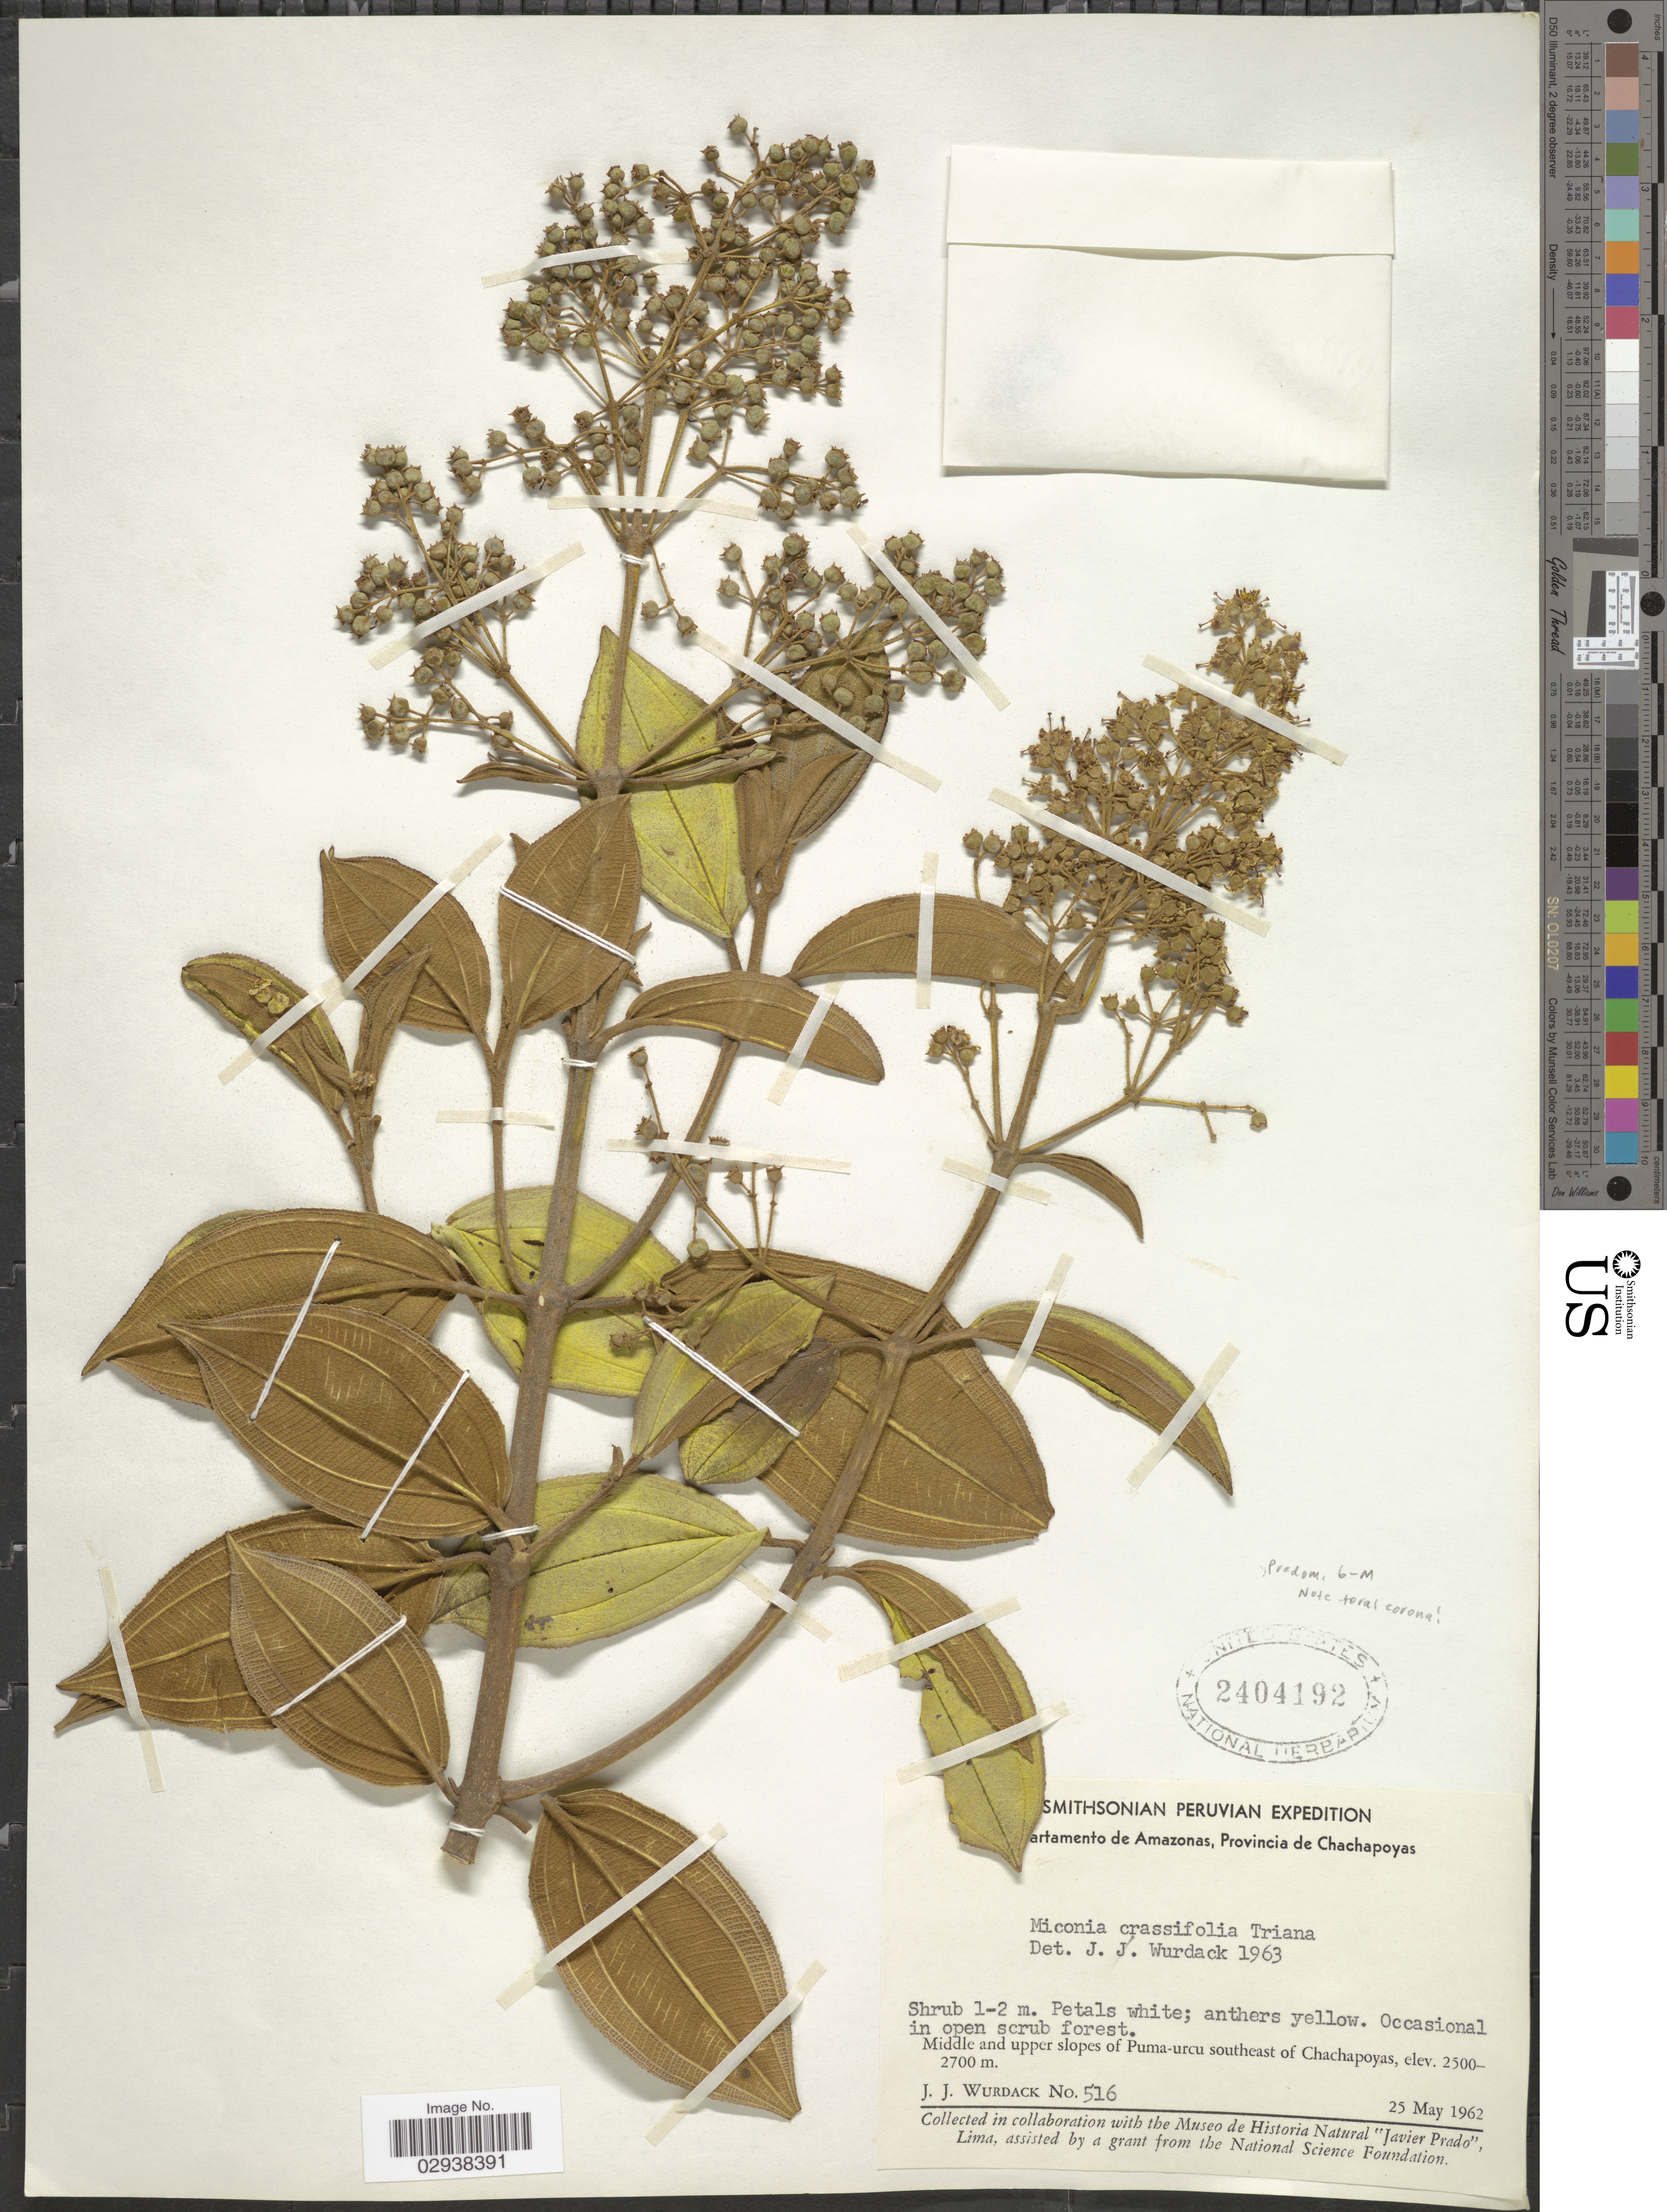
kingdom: Plantae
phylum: Tracheophyta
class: Magnoliopsida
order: Myrtales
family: Melastomataceae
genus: Miconia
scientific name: Miconia crassifolia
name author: Triana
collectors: J. J. Wurdack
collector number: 516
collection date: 1962-05-25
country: Peru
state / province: Amazonas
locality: Provincia de Chachapoyas, Middle and upper slopes of Puma-urcu southeast of Chachapoyas.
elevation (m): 2500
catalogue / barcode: US 2404192